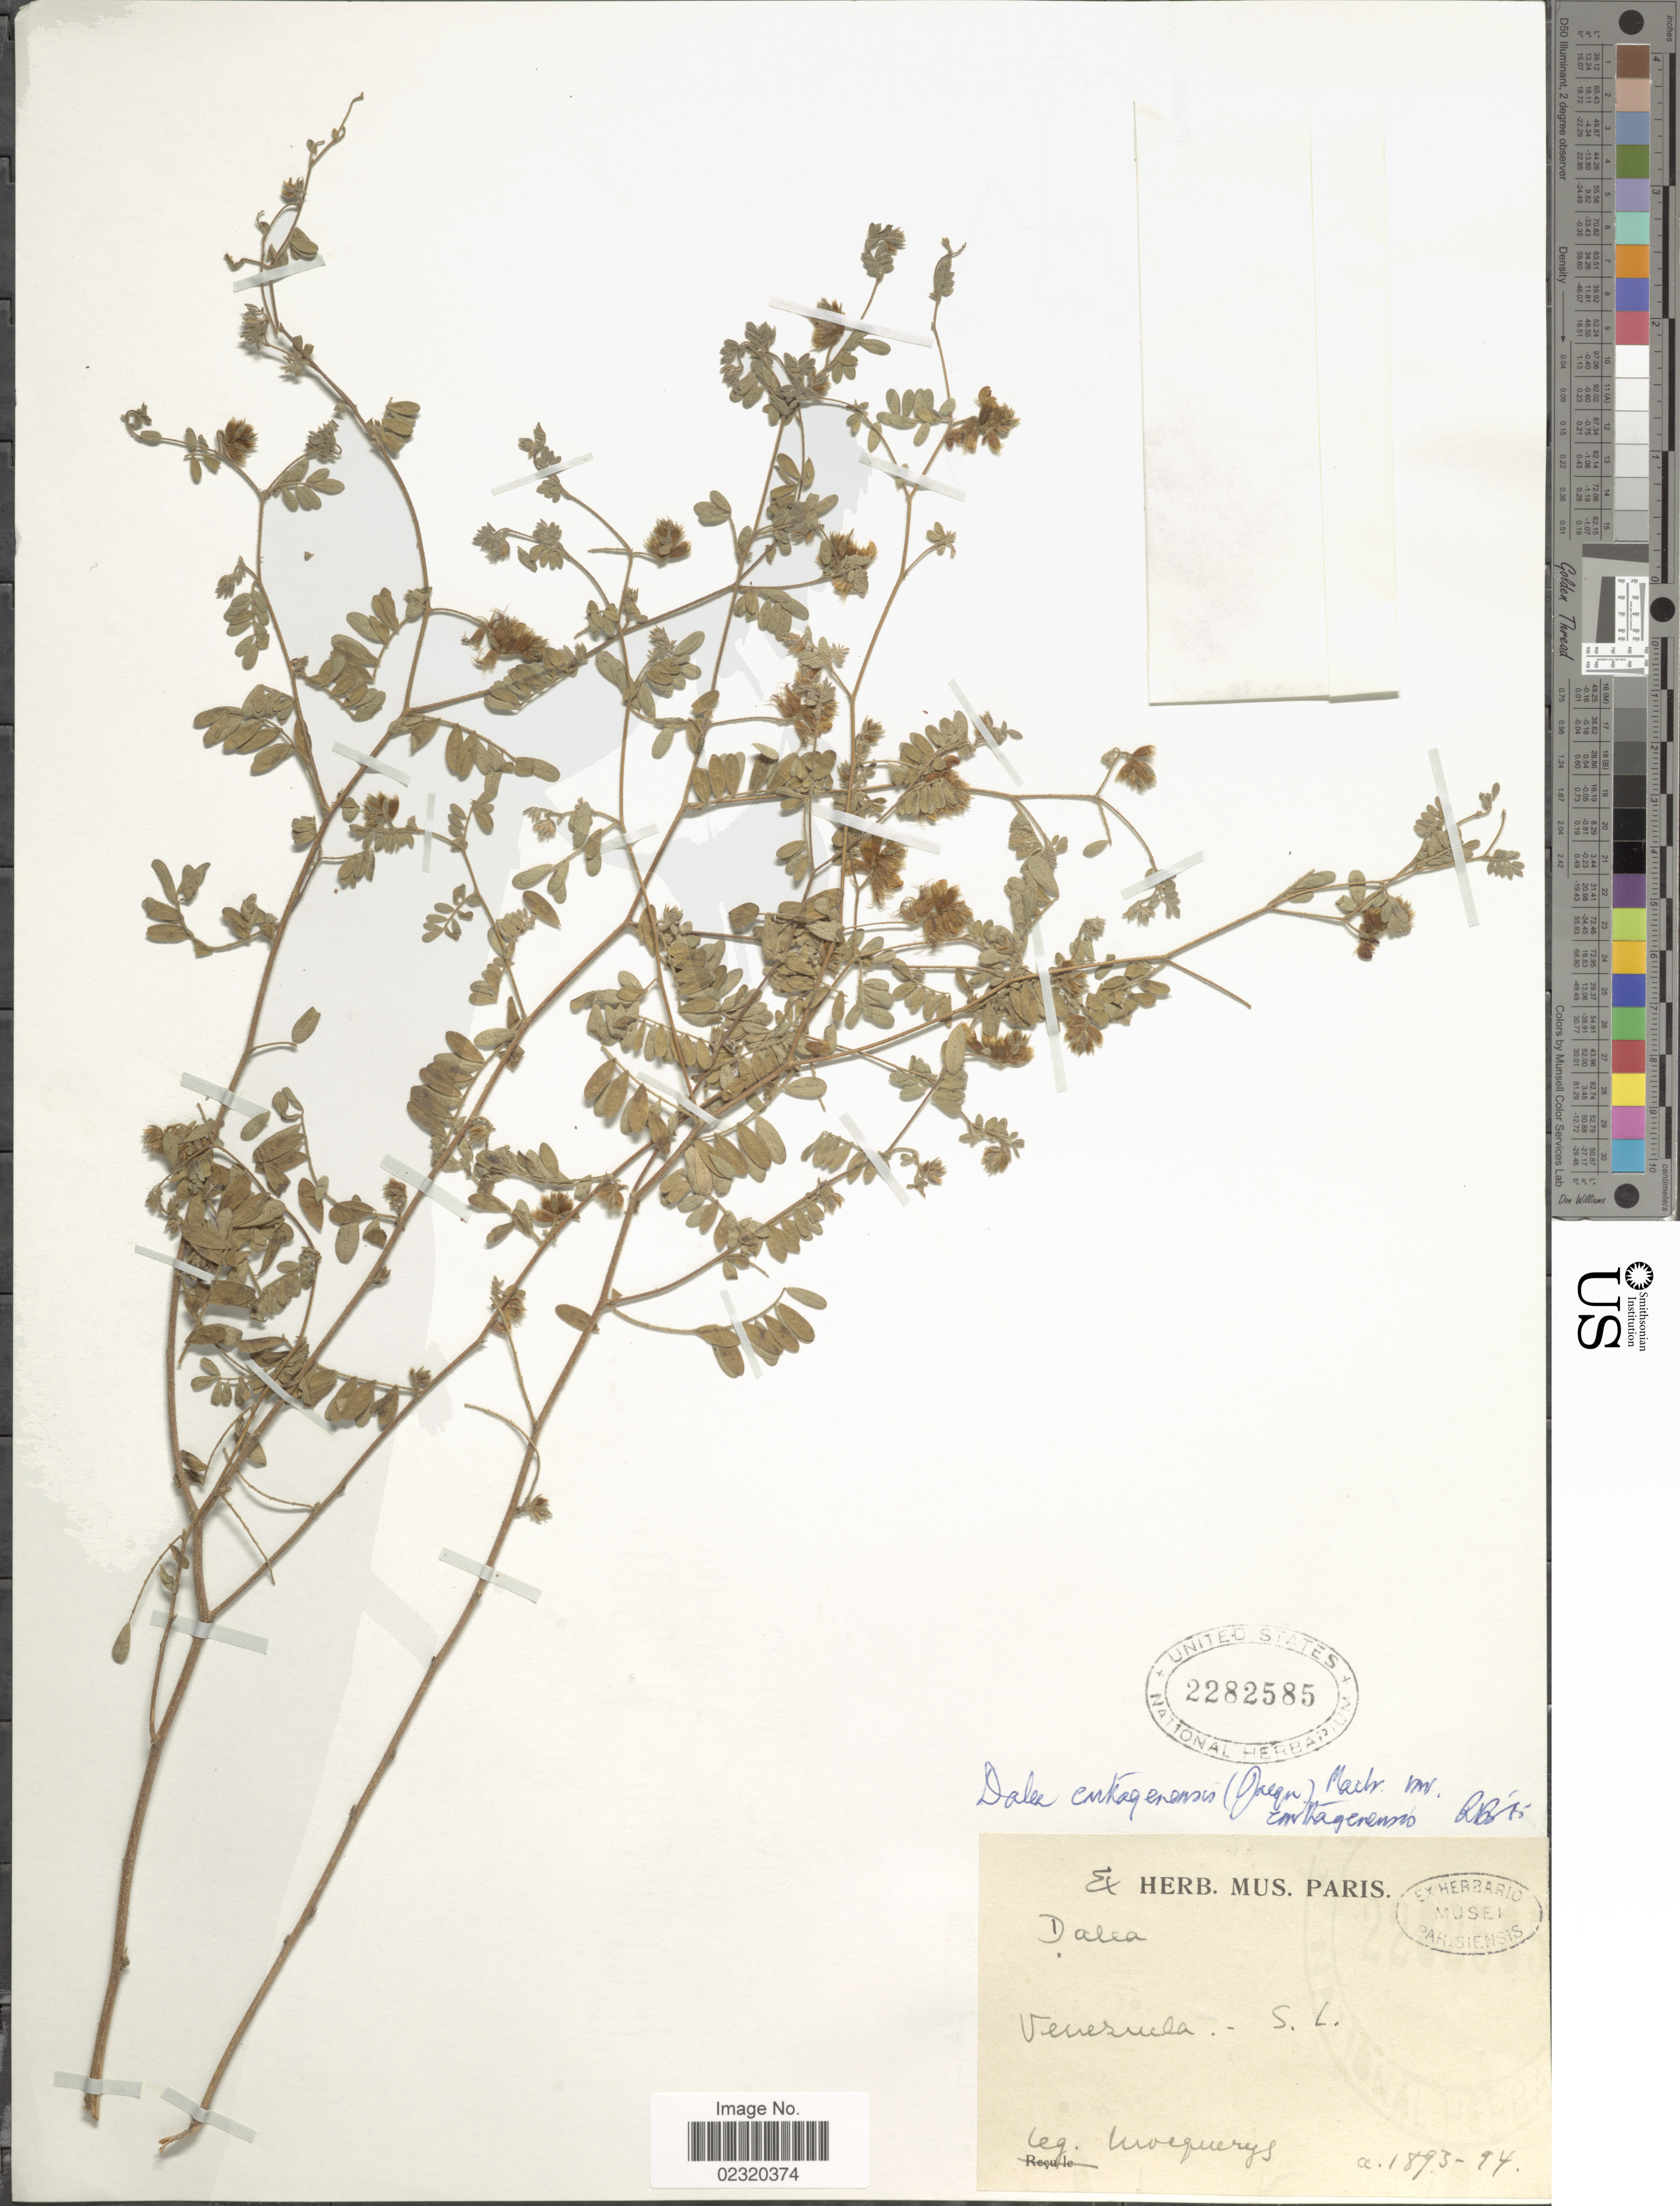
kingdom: Plantae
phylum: Tracheophyta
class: Magnoliopsida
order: Fabales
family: Fabaceae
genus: Dalea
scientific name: Dalea carthagenensis var. carthagenensis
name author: (Jacq.) J.F. Macbr.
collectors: A. Mocquerys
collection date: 1893/1894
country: Venezuela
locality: S.L.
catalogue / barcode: US 2282585